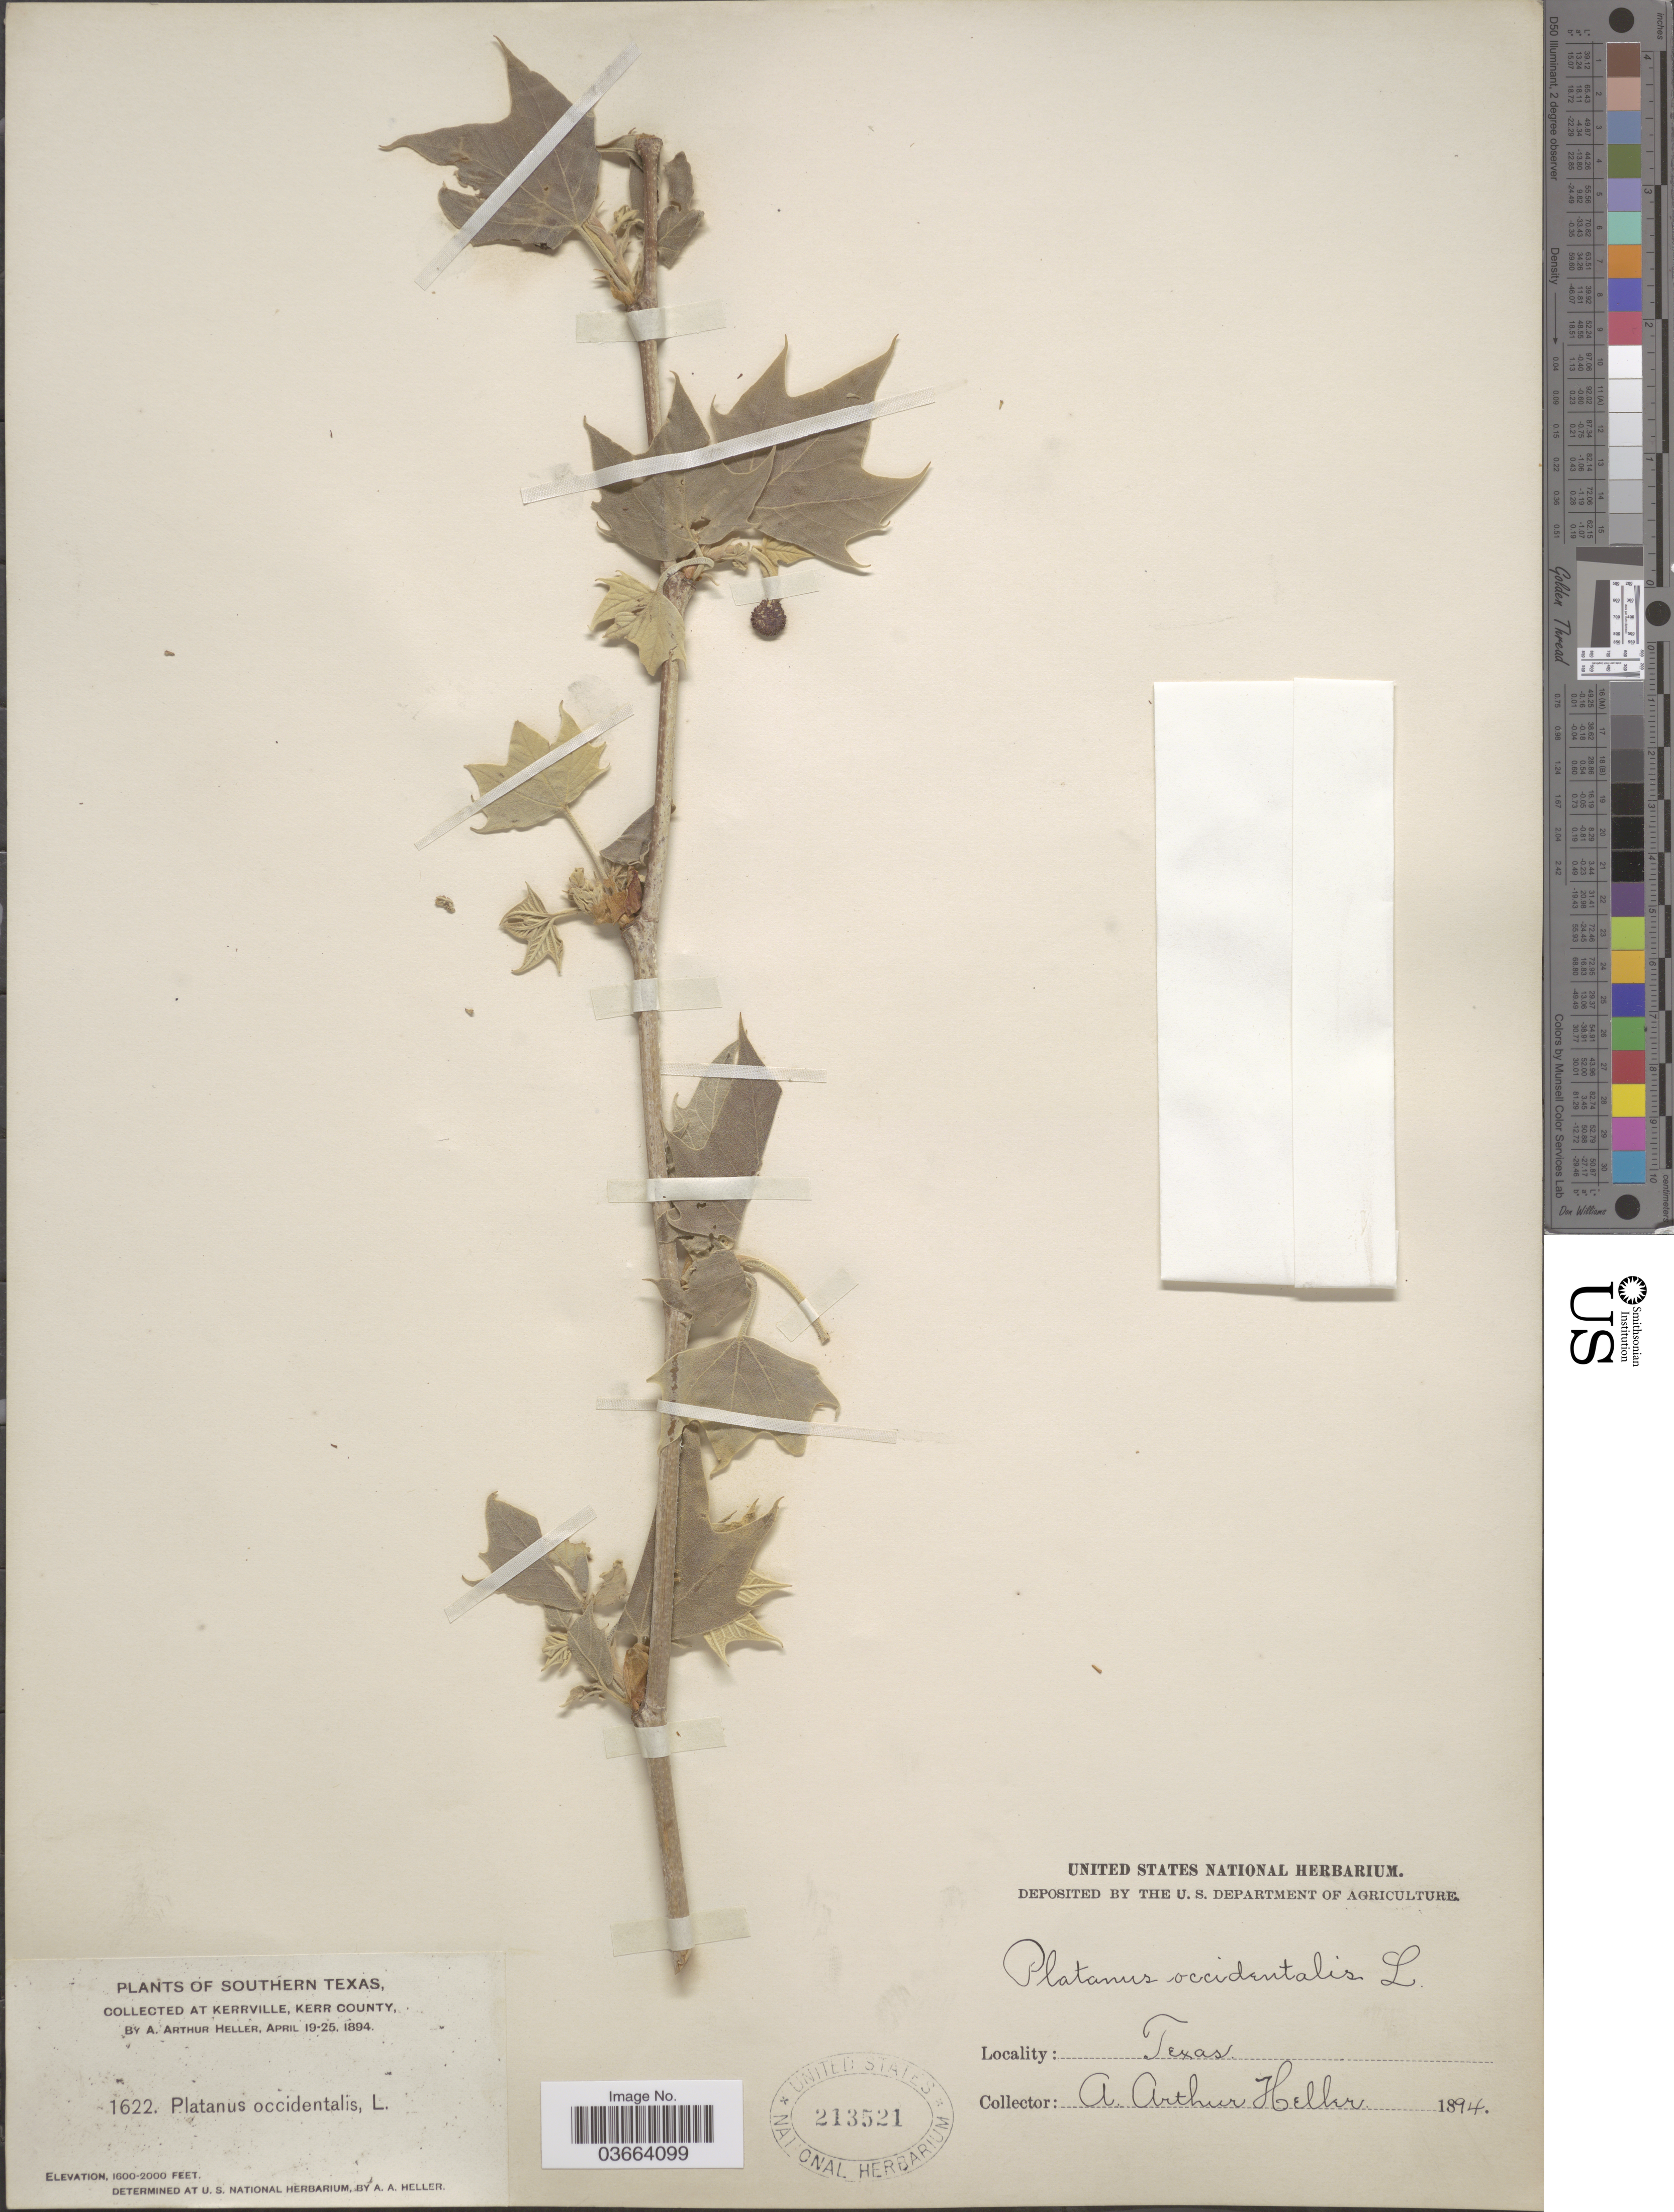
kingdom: Plantae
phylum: Tracheophyta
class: Magnoliopsida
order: Proteales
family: Platanaceae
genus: Platanus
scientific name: Platanus occidentalis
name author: L.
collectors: A. A. Heller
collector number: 1622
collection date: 1894-04-19/1894-04-25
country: United States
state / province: Texas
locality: Southern Texas. Kerrville, Kerr County.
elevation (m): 488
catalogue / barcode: US 213521